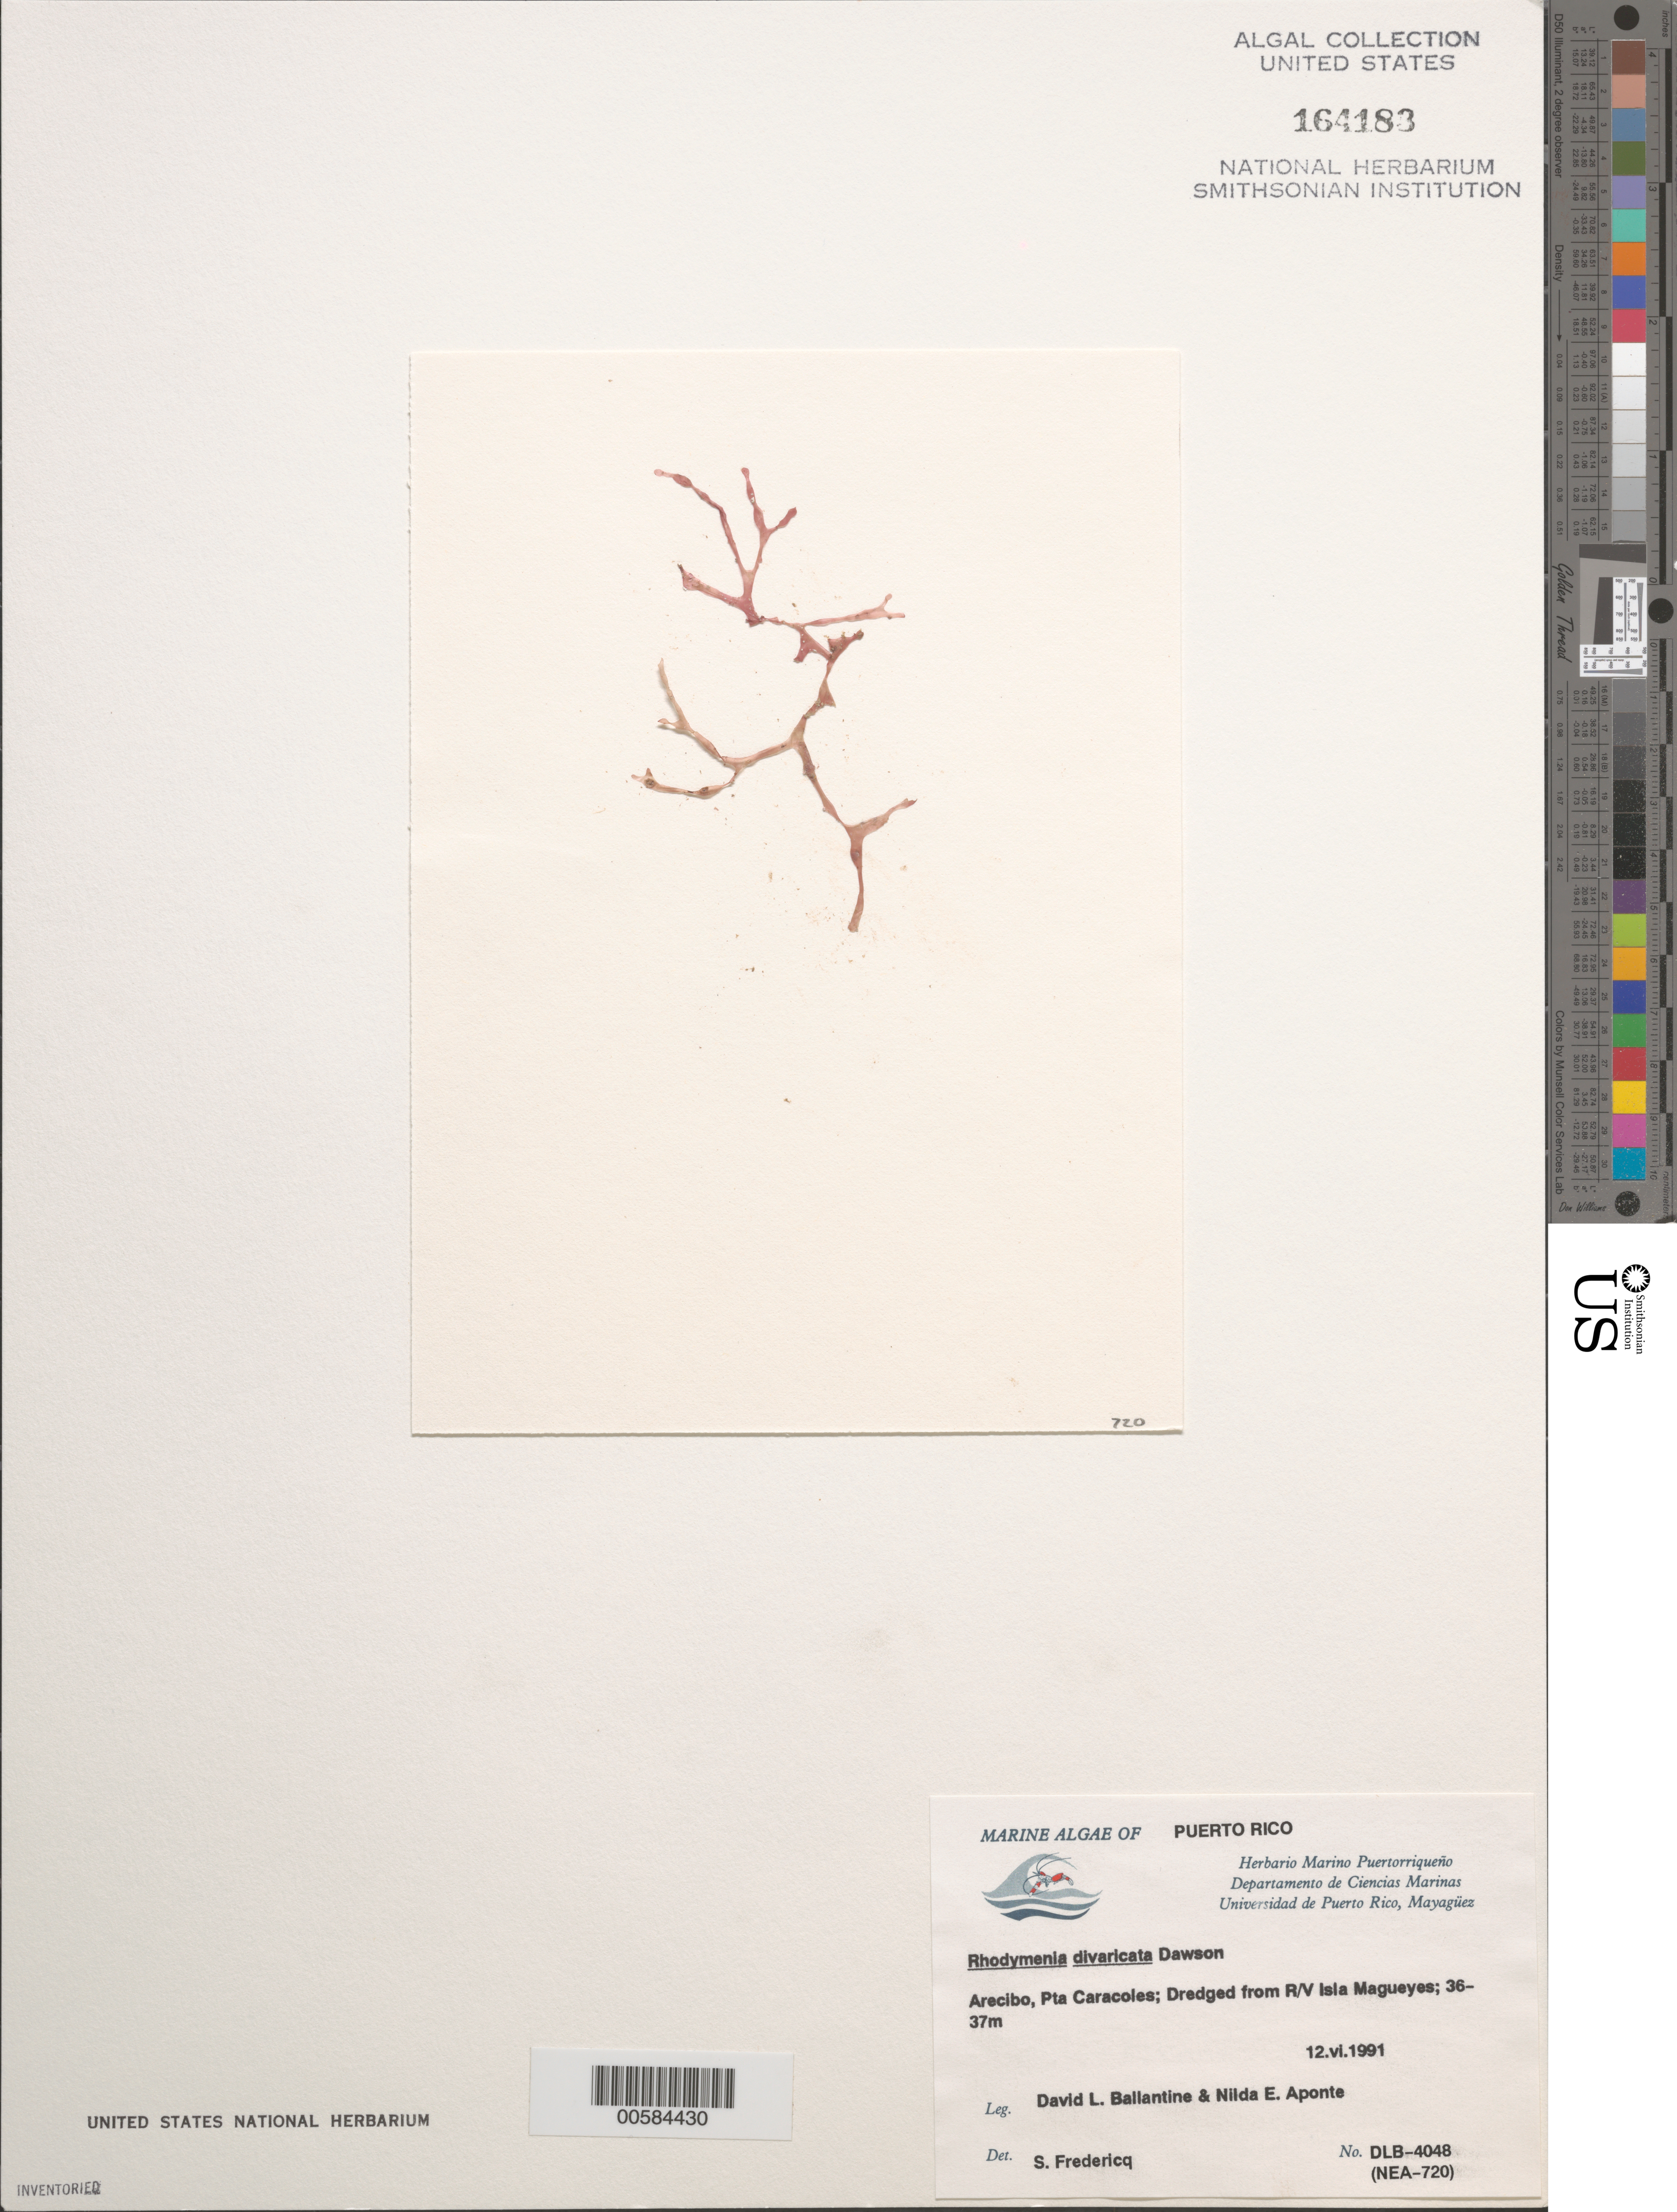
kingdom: Plantae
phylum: Rhodophyta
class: Florideophyceae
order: Rhodymeniales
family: Rhodymeniaceae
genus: Rhodymenia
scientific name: Rhodymenia divaricata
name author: E.Y. Dawson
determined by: Fredericq, S.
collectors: D.L. Ballantine & N. E. Aponte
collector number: DLB 4048 & 720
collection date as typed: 12 Jun 1991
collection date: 1991-06-12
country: Puerto Rico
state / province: Arecibo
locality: Punta Caracoles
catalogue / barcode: US 164183